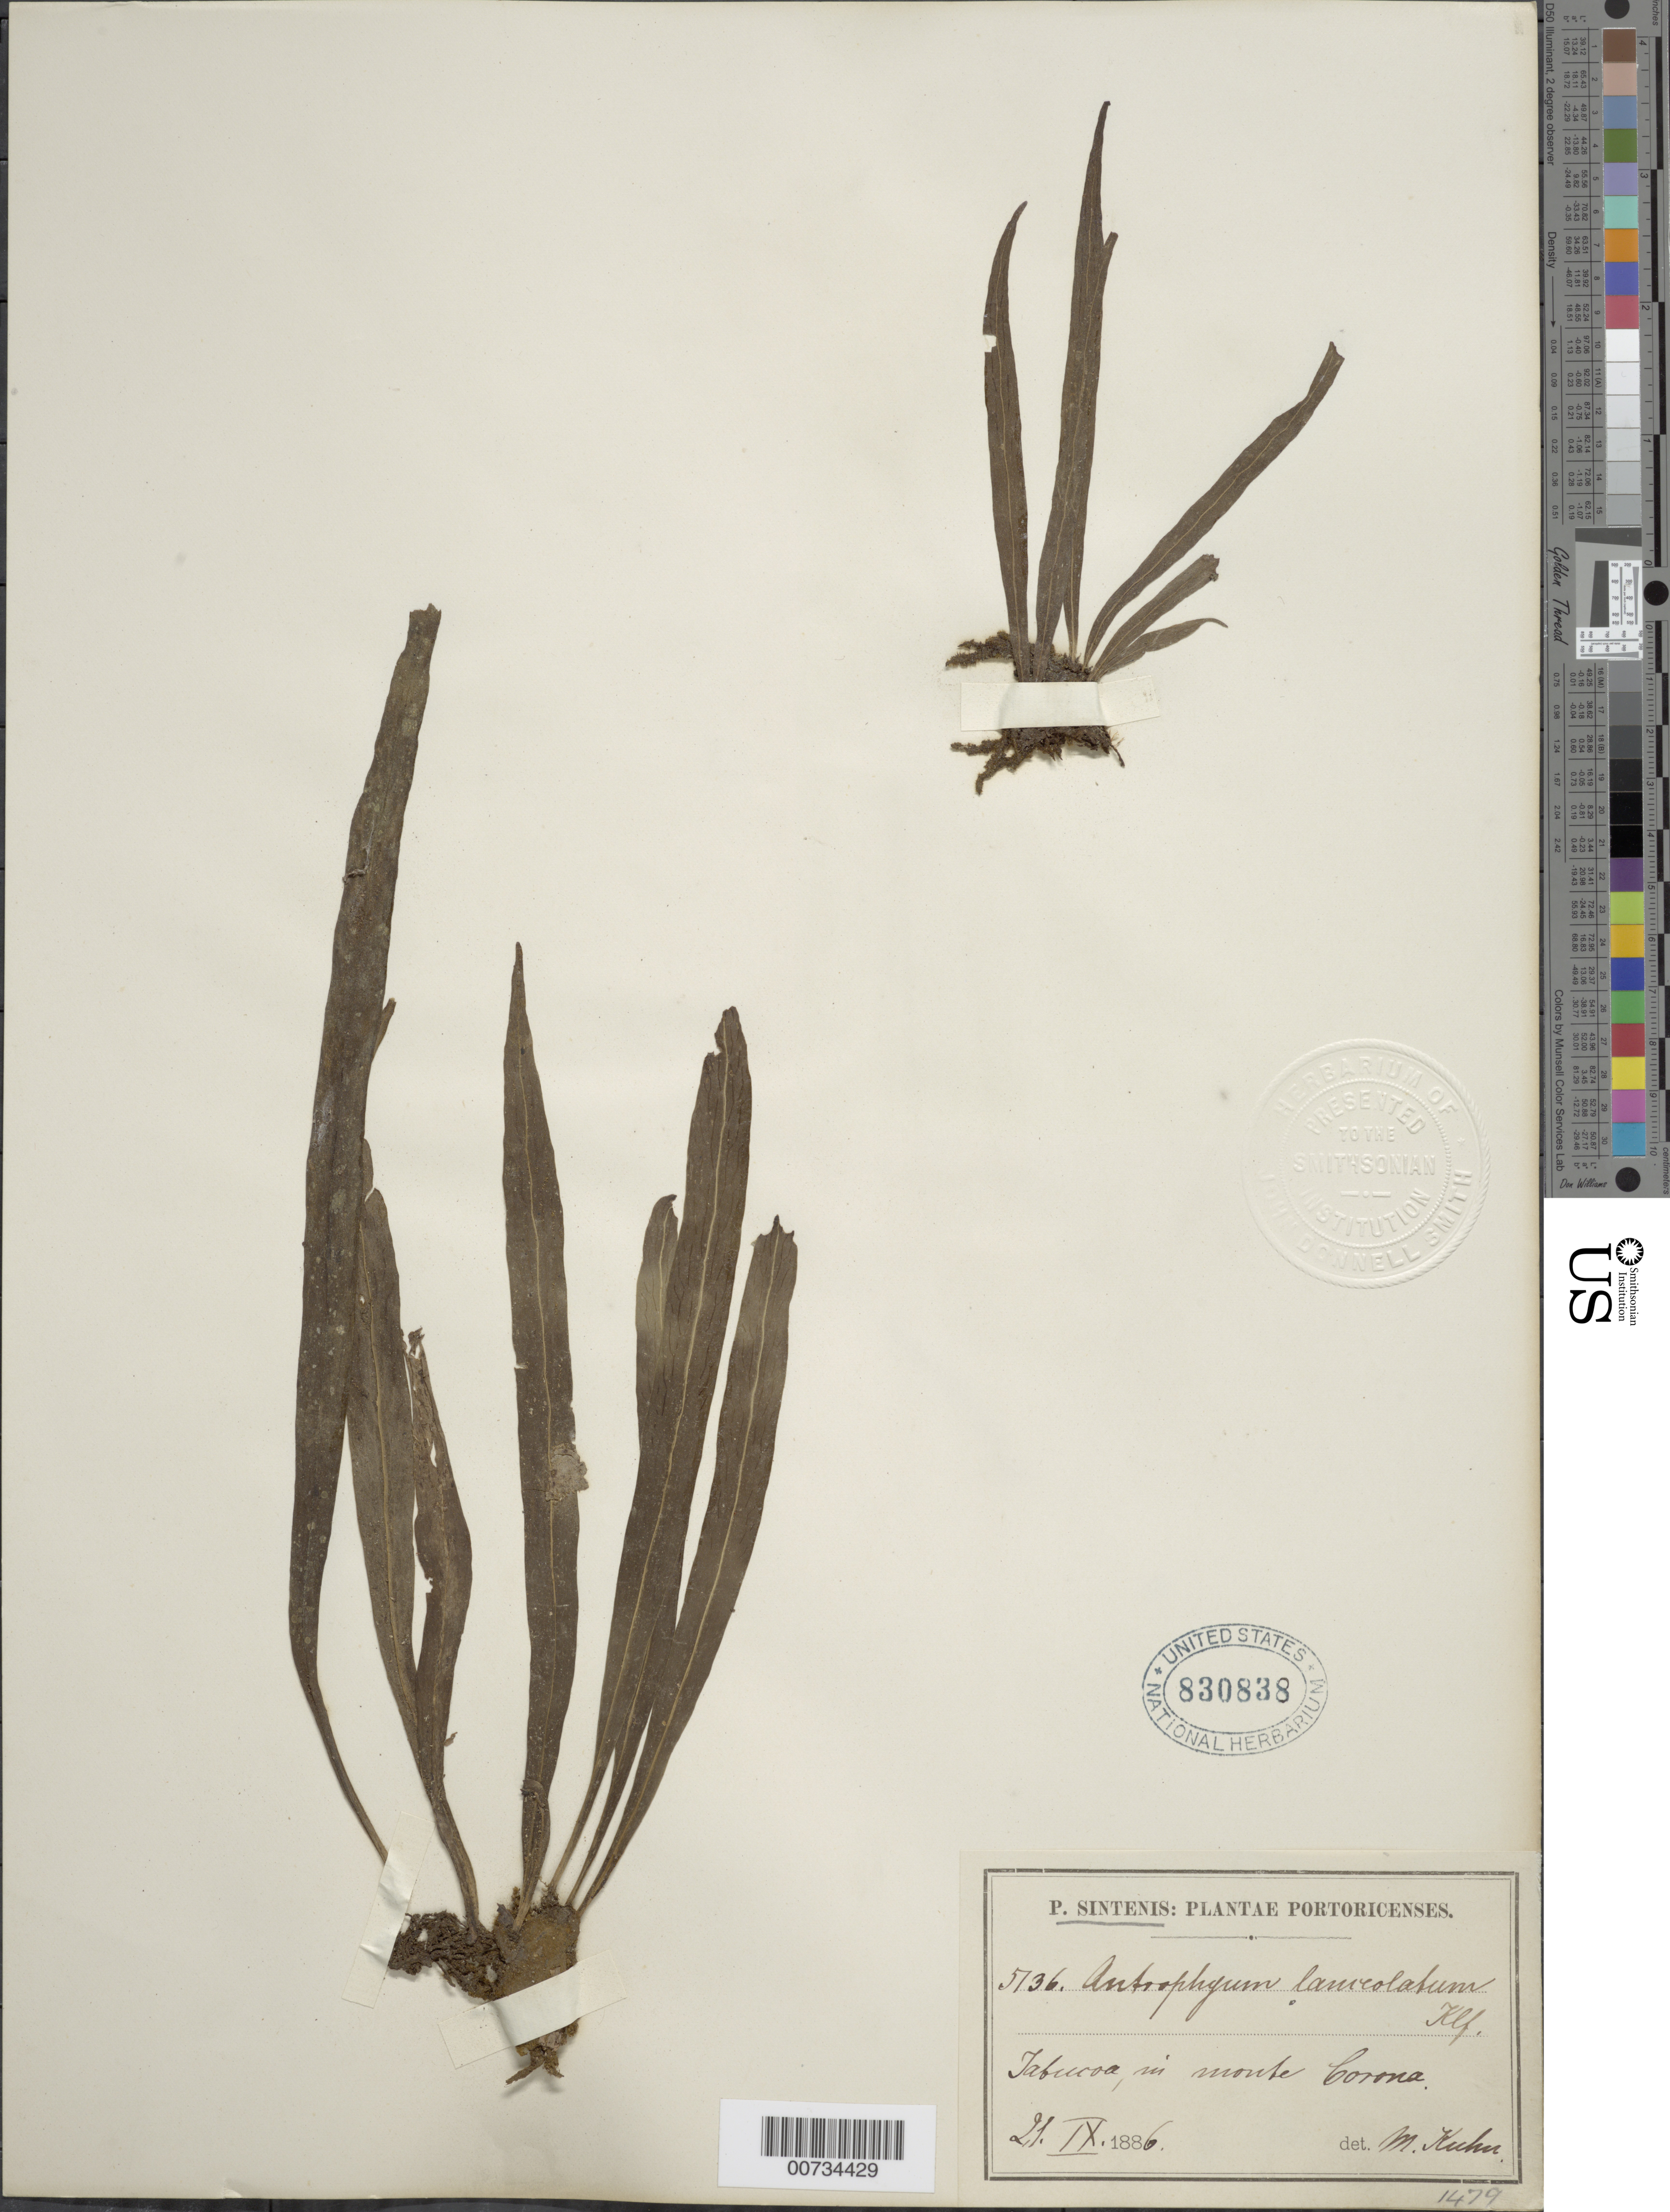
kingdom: Plantae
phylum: Tracheophyta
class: Polypodiopsida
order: Polypodiales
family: Pteridaceae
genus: Polytaenium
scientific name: Polytaenium lanceolatum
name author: (L.) Desv.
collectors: P. Sintenis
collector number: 5136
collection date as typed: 21 Sep 1886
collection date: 1886-09-21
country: Puerto Rico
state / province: Yabucoa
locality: Yabucoa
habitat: In monte Corona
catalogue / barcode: US 830838